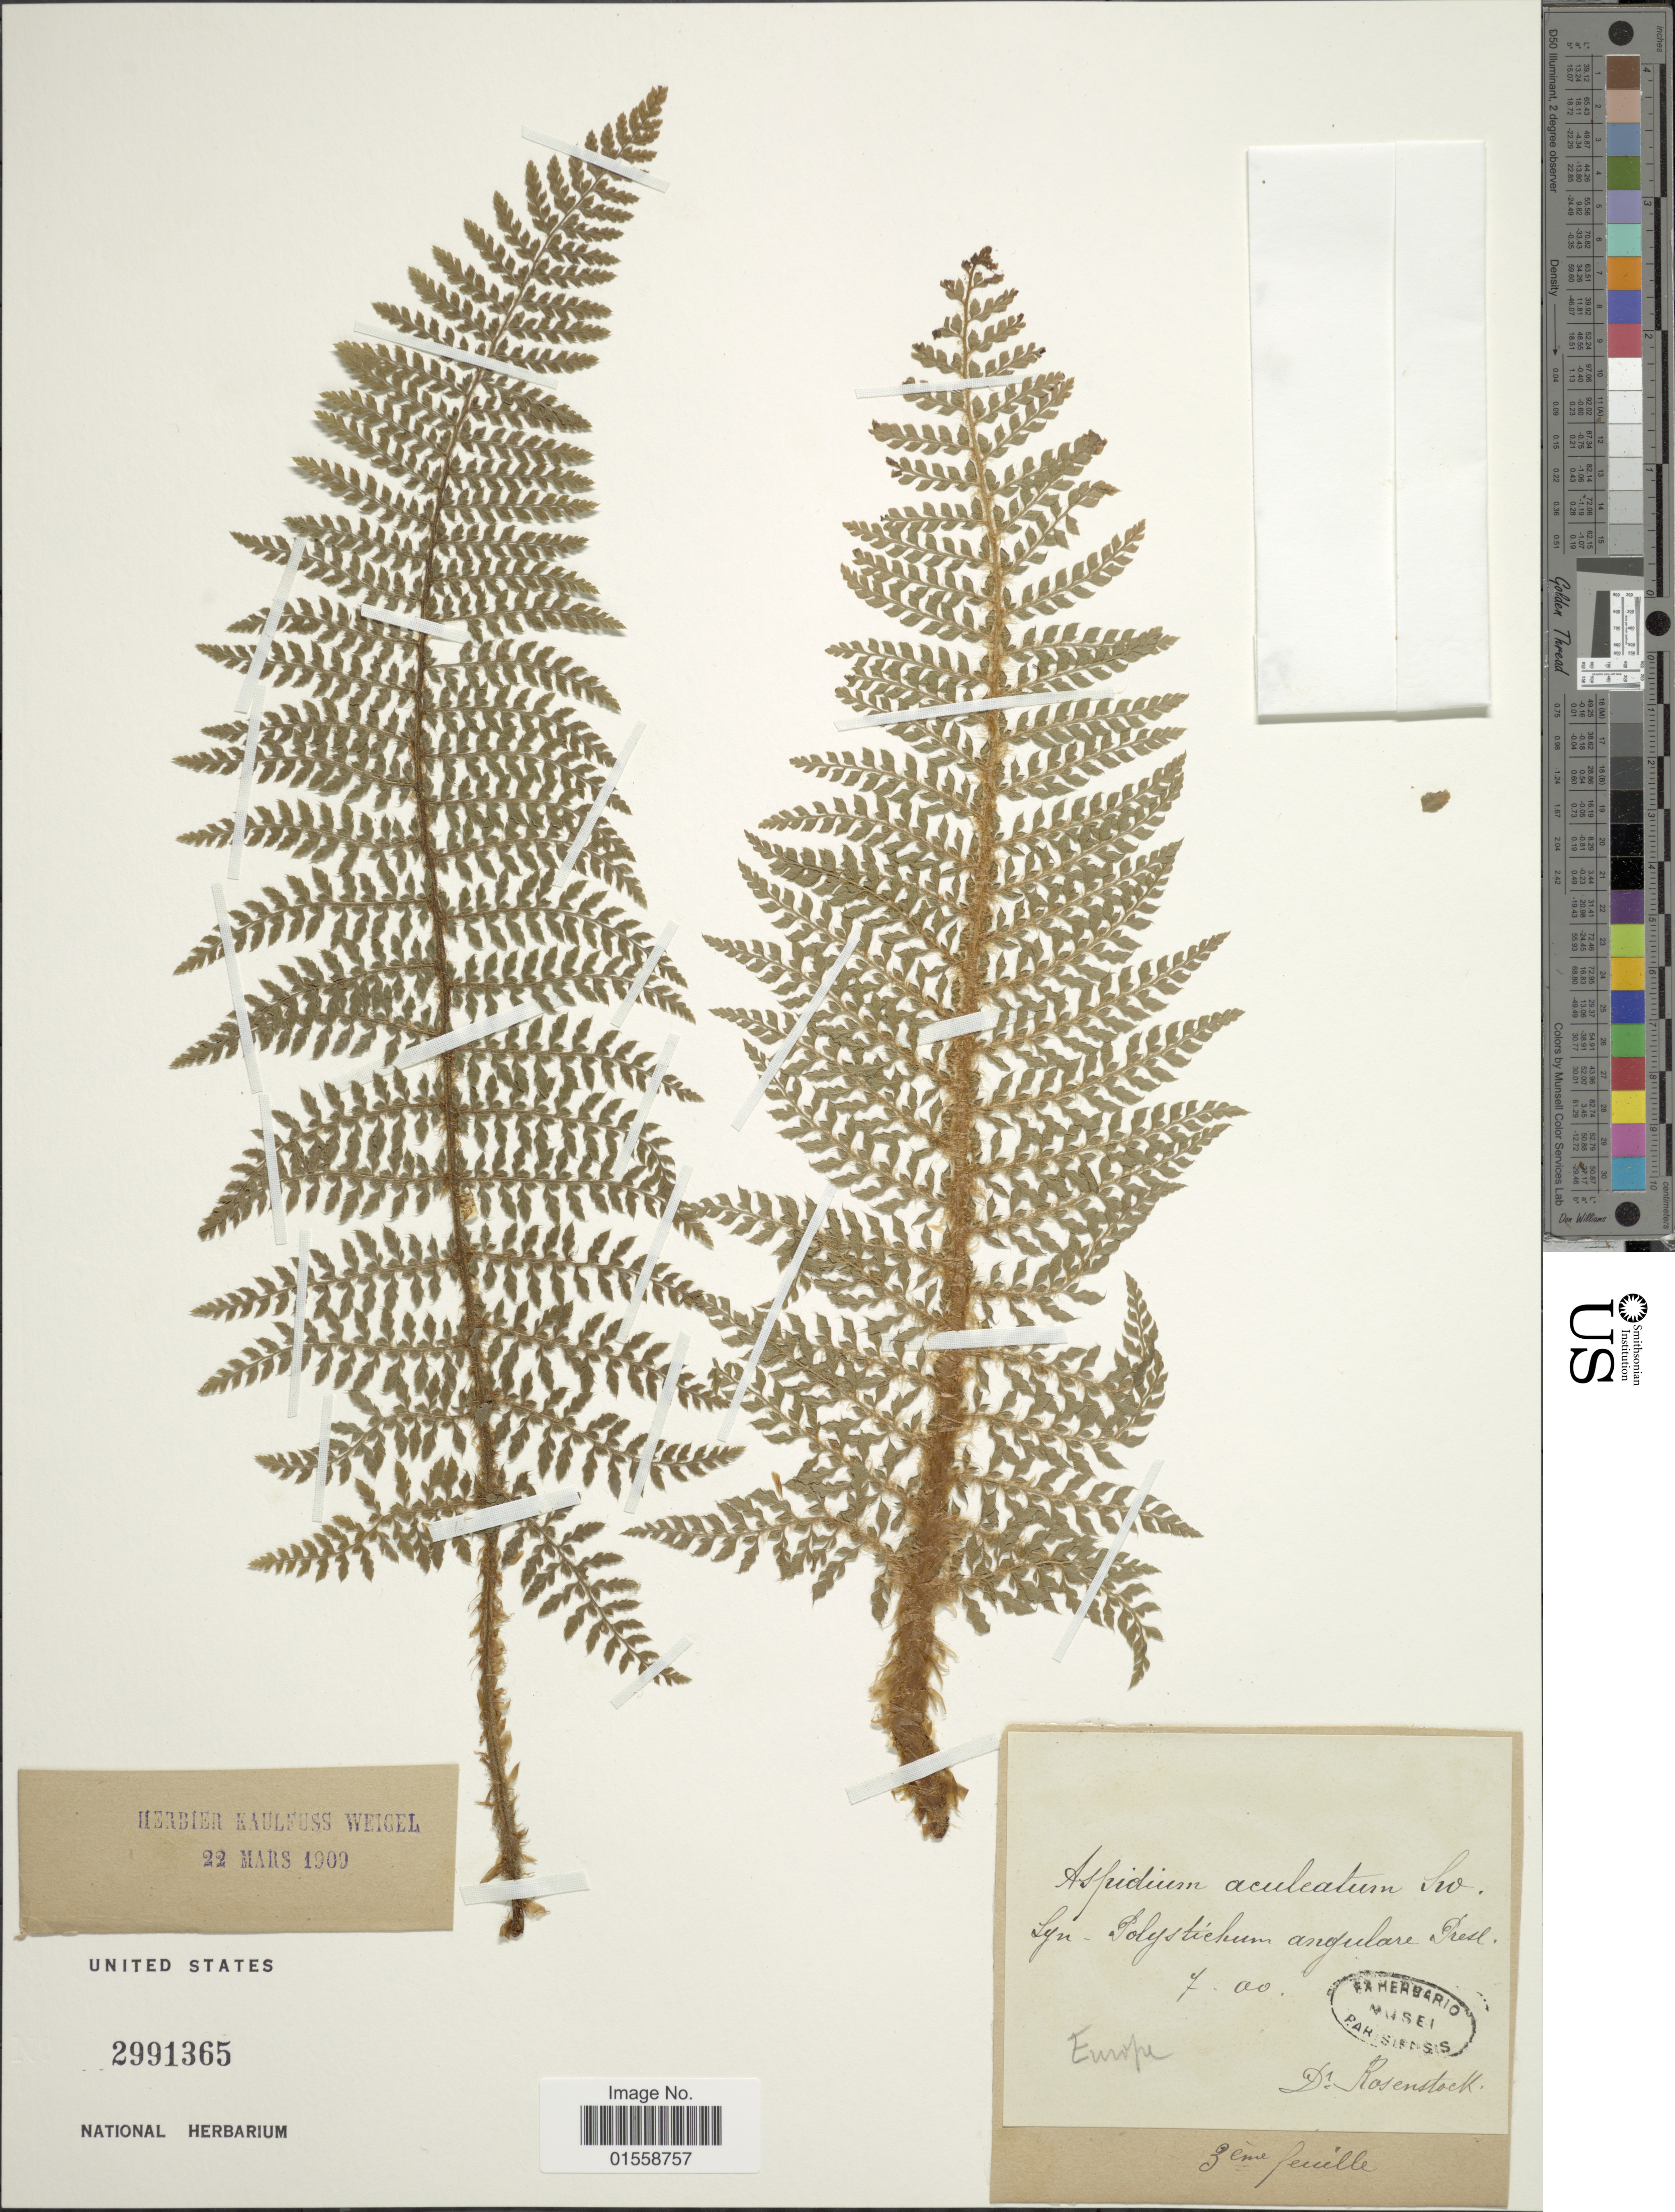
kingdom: Plantae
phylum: Tracheophyta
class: Polypodiopsida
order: Polypodiales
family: Dryopteridaceae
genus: Polystichum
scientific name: Polystichum setiferum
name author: (Forssk.) Moore ex Woynar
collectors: -- Rosenstock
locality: Europe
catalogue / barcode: US 2991365